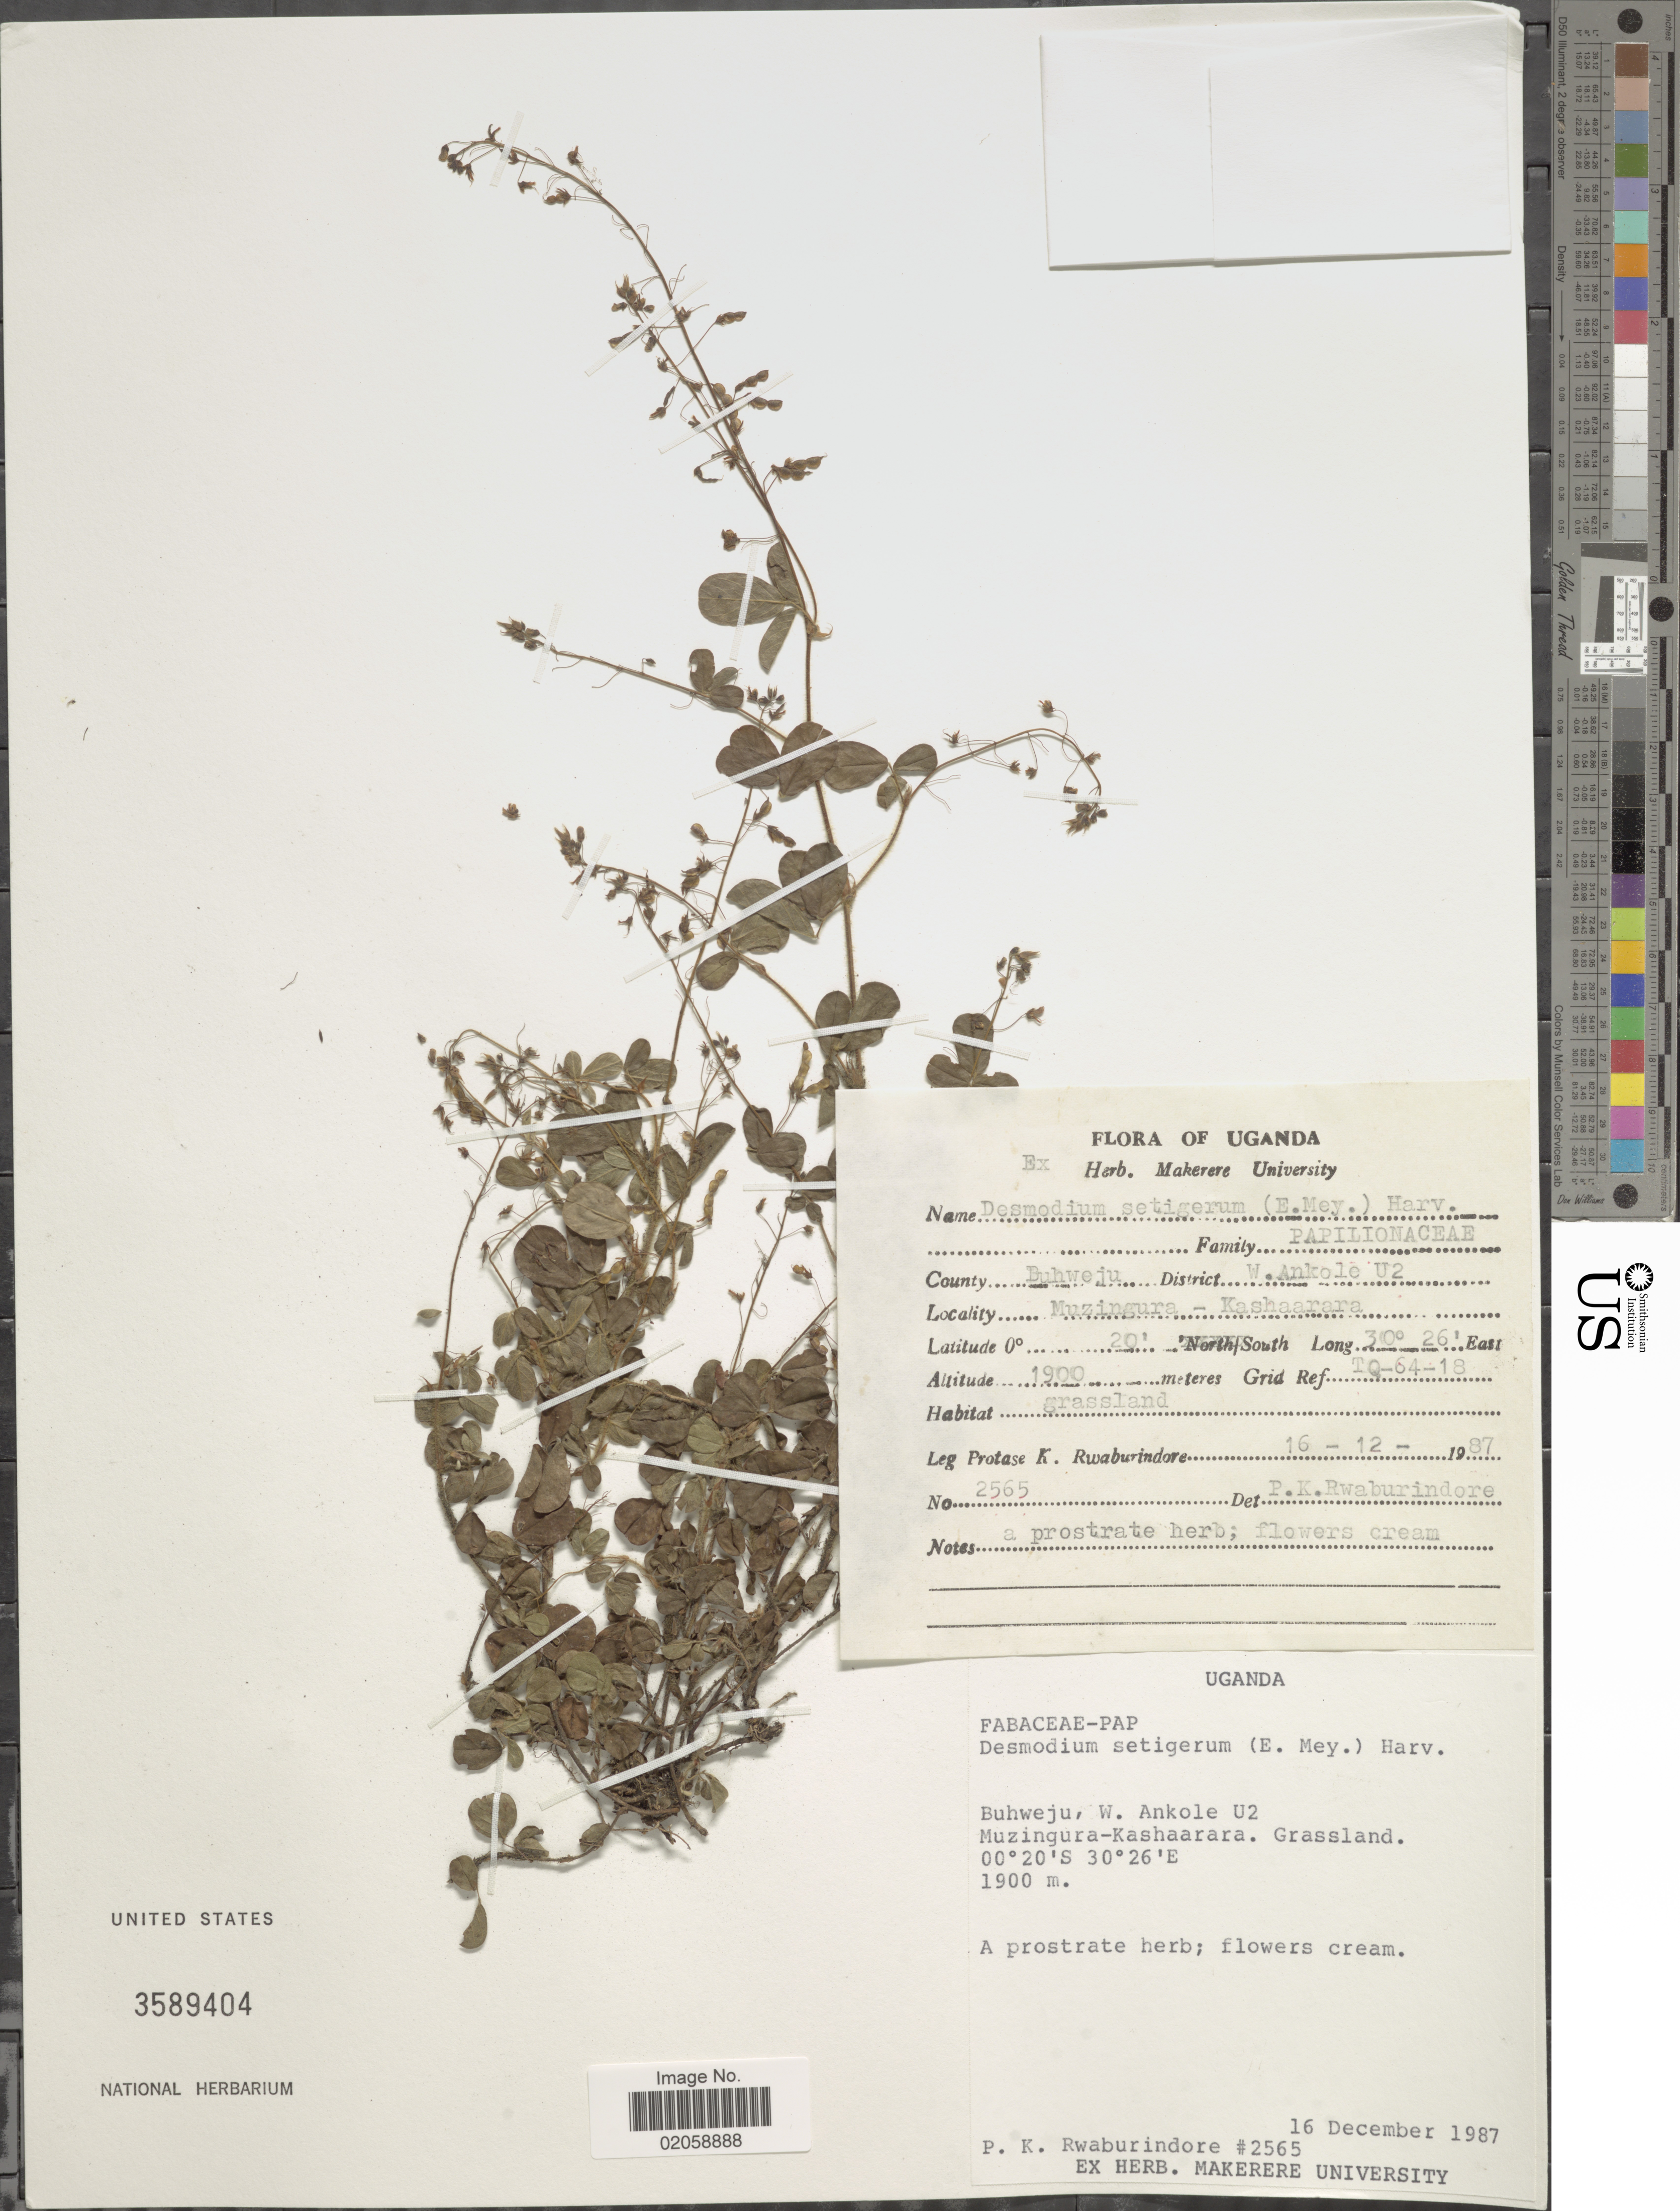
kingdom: Plantae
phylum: Tracheophyta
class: Magnoliopsida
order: Fabales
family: Fabaceae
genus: Grona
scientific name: Grona setigera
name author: (E. Mey.) H. Ohashi & K. Ohashi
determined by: Strong, Mark T., (BOT), Smithsonian Institution - National Museum of Natural History (UNITED STATES)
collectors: P. Rwaburindore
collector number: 2565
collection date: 1987-12-16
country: Uganda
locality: County Buhweju. District W. Ankole U2. Muzingura-Kashaarara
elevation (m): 1900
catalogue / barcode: US 3589404